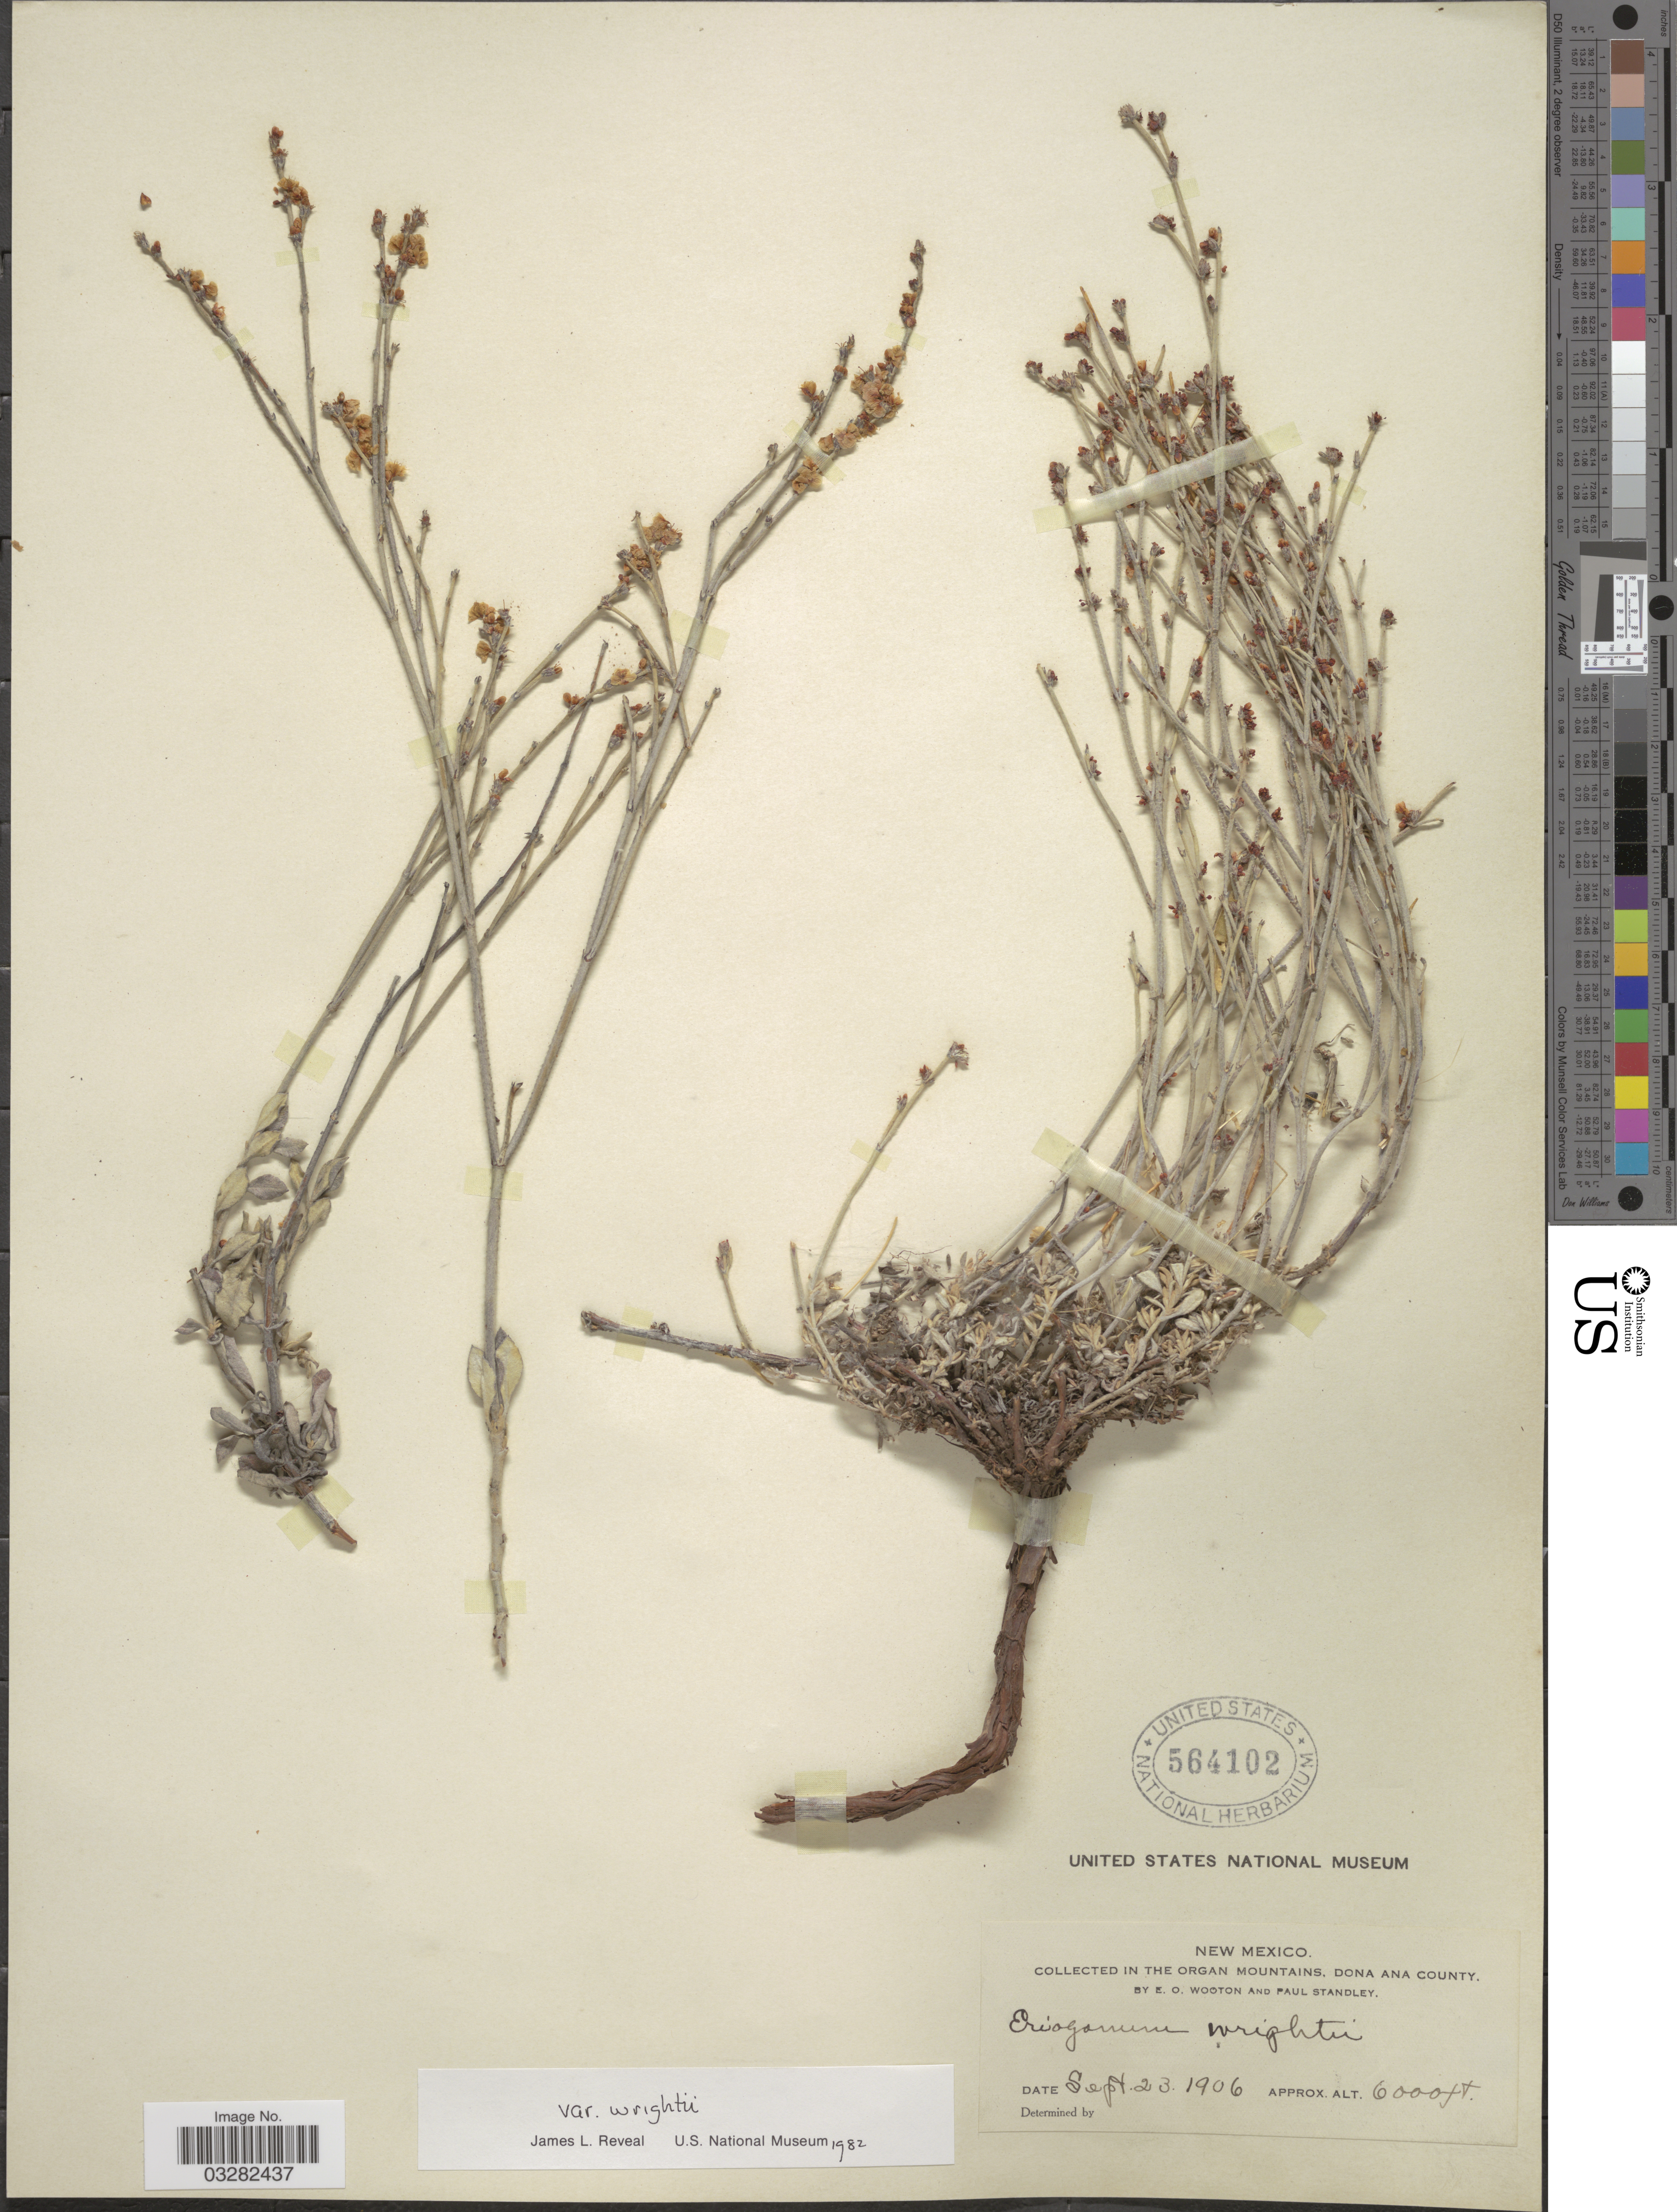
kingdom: Plantae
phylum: Tracheophyta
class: Magnoliopsida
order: Caryophyllales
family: Polygonaceae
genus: Eriogonum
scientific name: Eriogonum wrightii var. wrightii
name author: Torr. ex Benth.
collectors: E. O. Wooton & P. C. Standley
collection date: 1906-09-23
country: United States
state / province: New Mexico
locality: In the Organ Mountains, Dona Ana County.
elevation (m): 1829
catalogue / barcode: US 564102